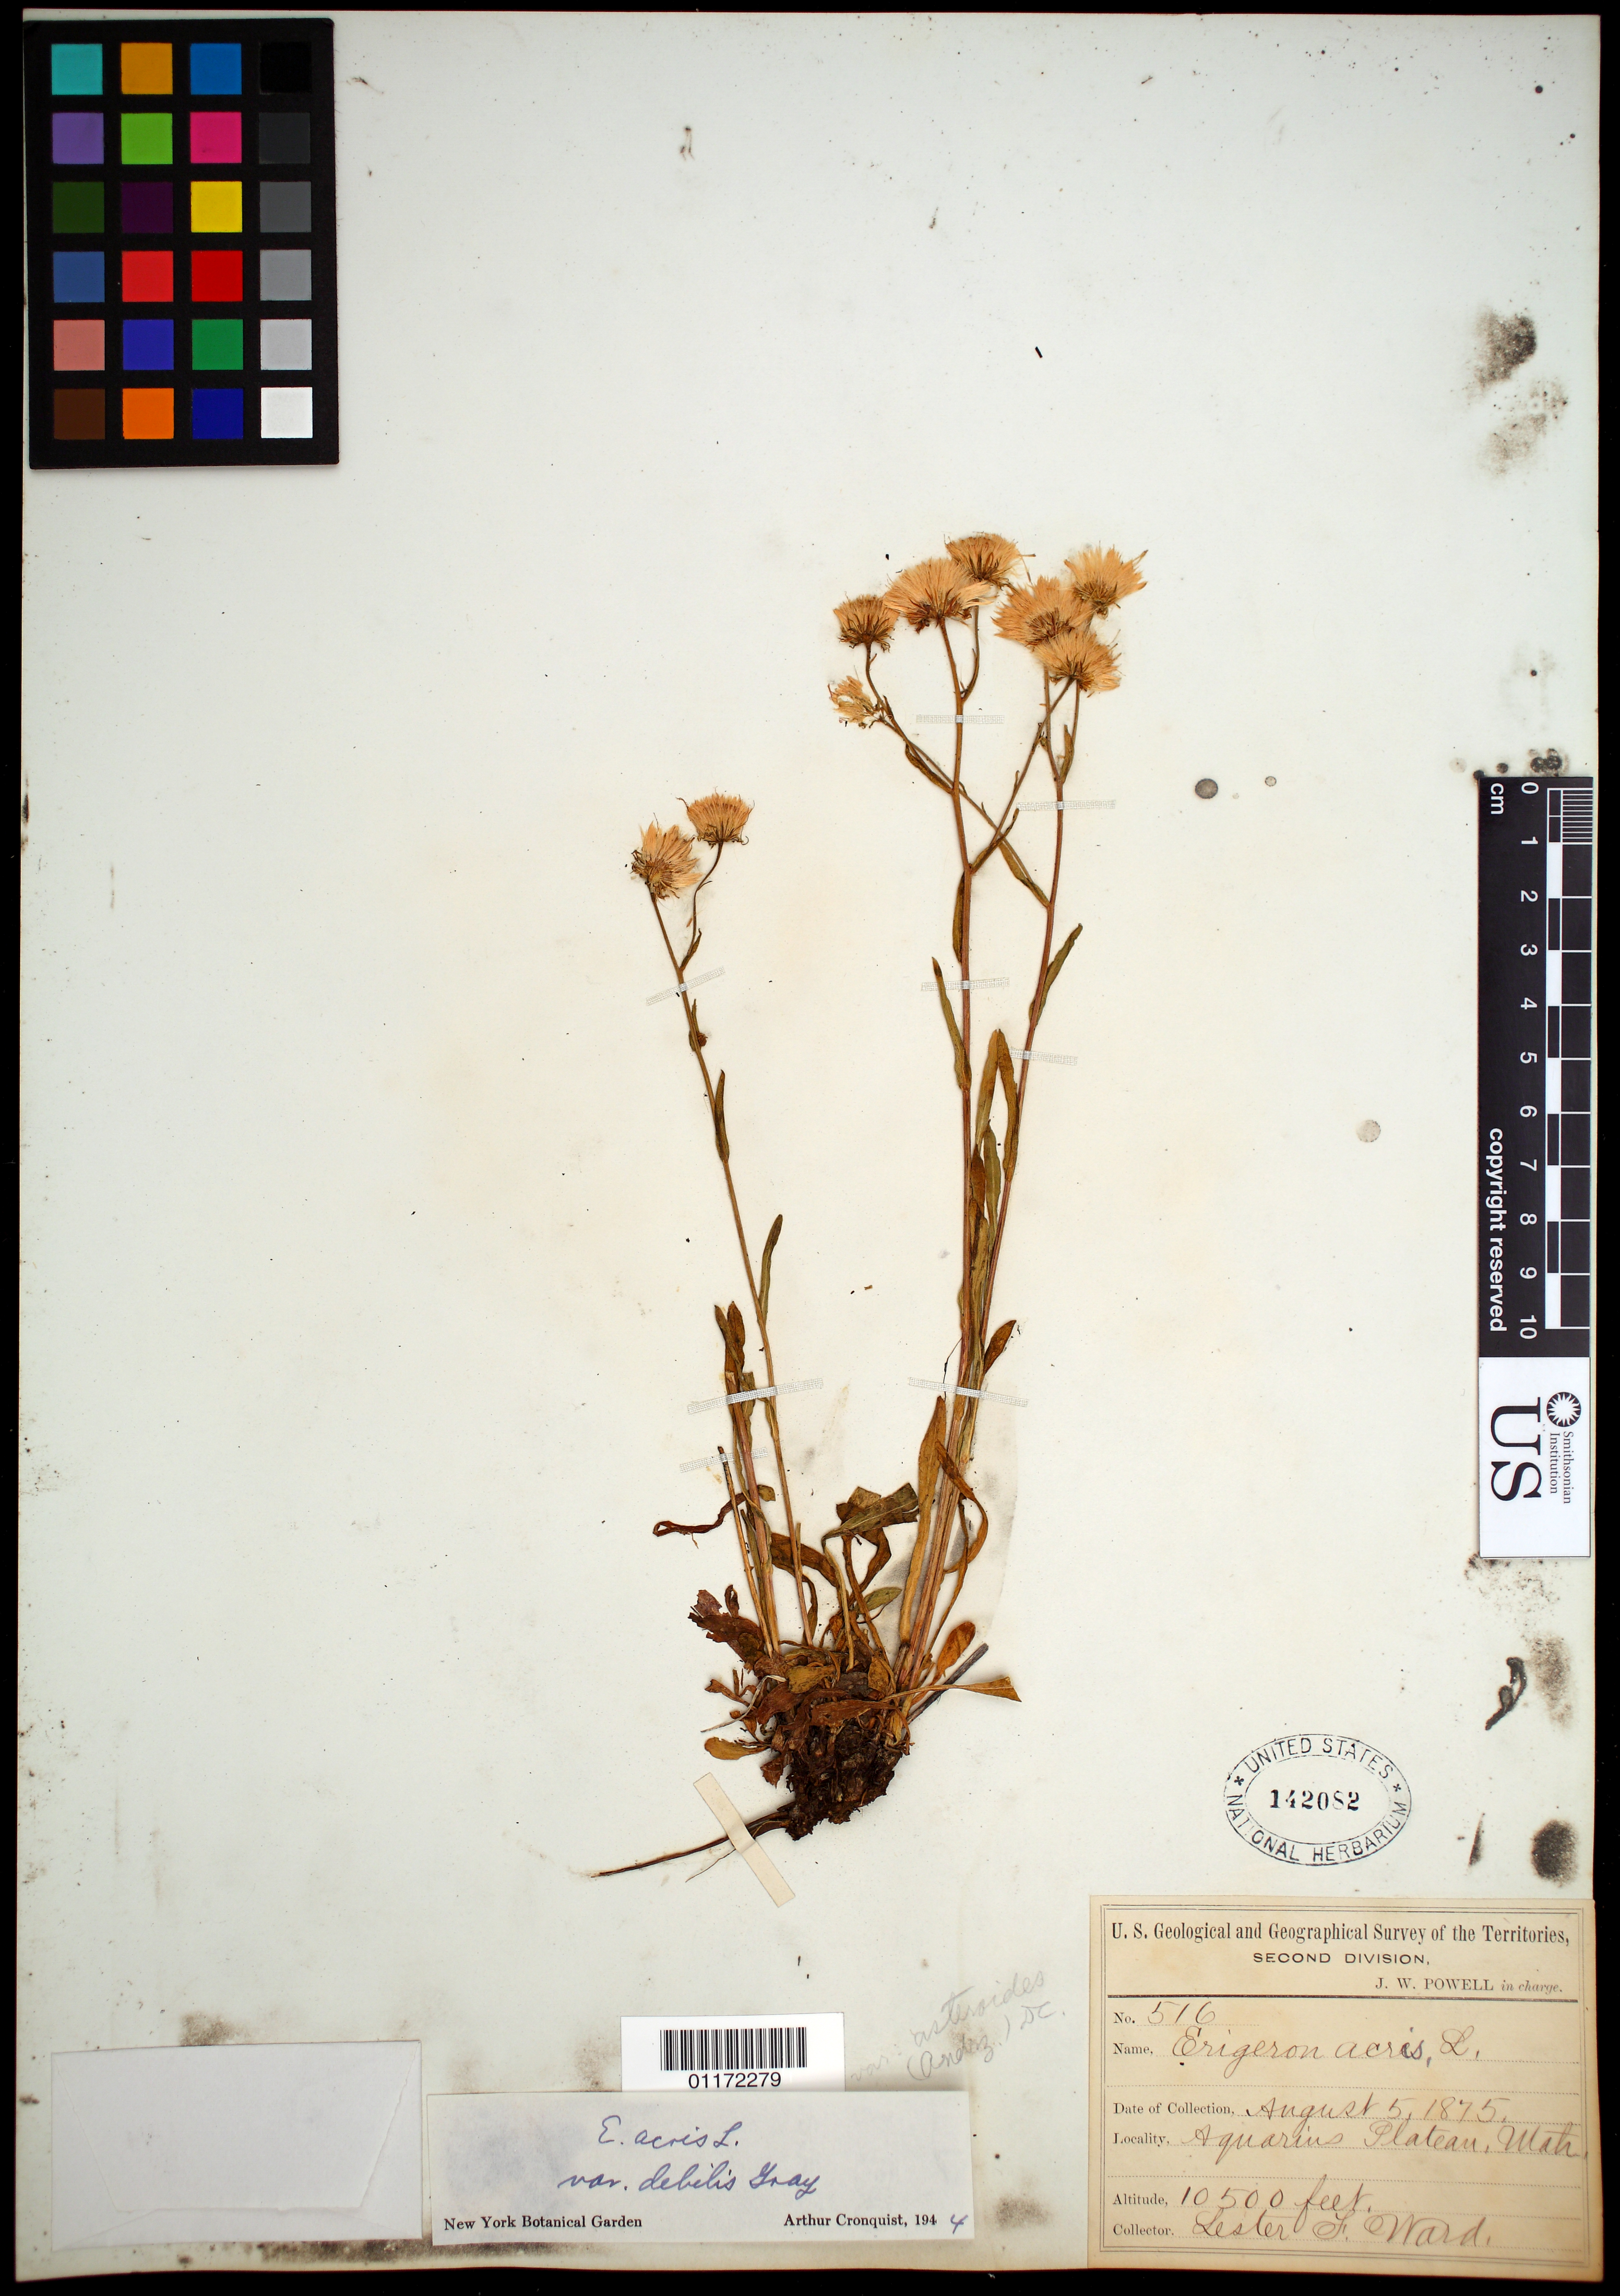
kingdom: Plantae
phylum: Tracheophyta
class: Magnoliopsida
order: Asterales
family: Asteraceae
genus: Erigeron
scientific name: Erigeron acris var. debilis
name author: A. Gray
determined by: Cronquist, A. J.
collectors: W. M. Canby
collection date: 1883-07-19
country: United States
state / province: Montana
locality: McDonald's Peak, Mission Range, Rocky Mts.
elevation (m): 2438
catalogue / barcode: US 142079